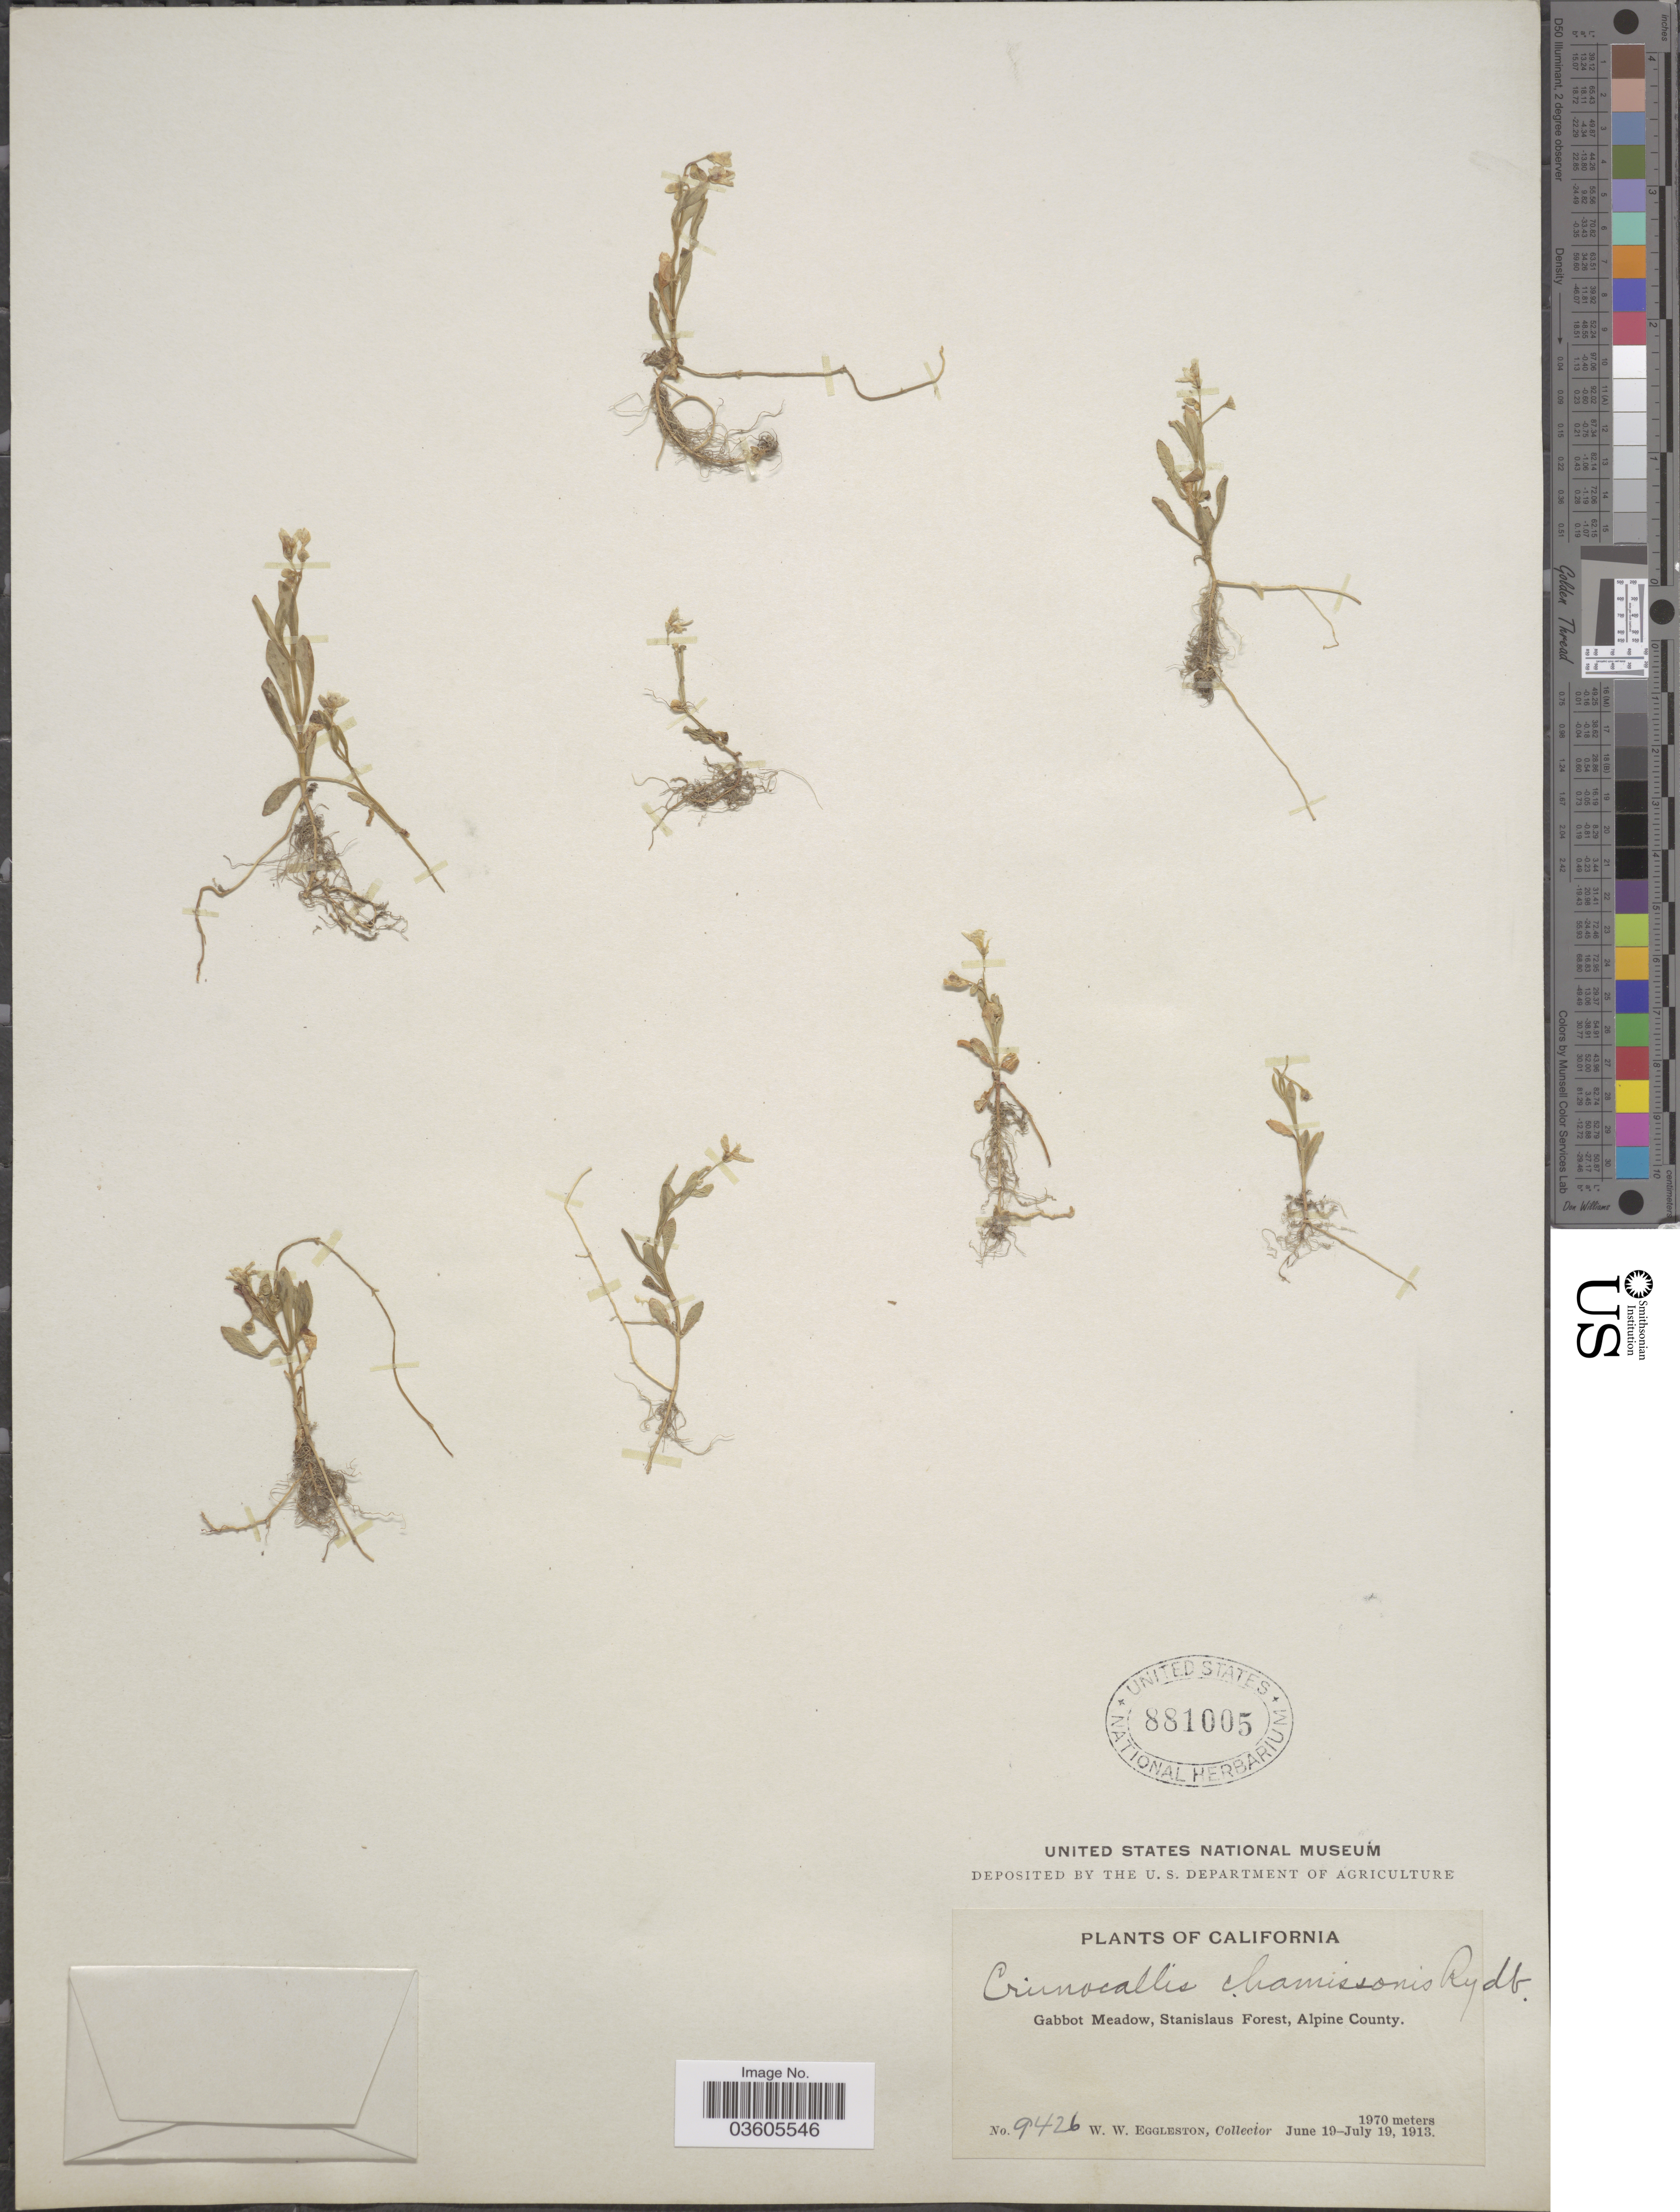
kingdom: Plantae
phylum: Tracheophyta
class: Magnoliopsida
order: Caryophyllales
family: Montiaceae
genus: Montia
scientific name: Montia chamissoi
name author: (Ledeb. ex Spreng.) Greene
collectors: W. W. Eggleston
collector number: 9426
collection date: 1913-06-19/1913-07-19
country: United States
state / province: California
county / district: Alpine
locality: Gabbot Meadow, Stanislaus Forest, Alpine County.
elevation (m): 1970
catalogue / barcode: US 881005